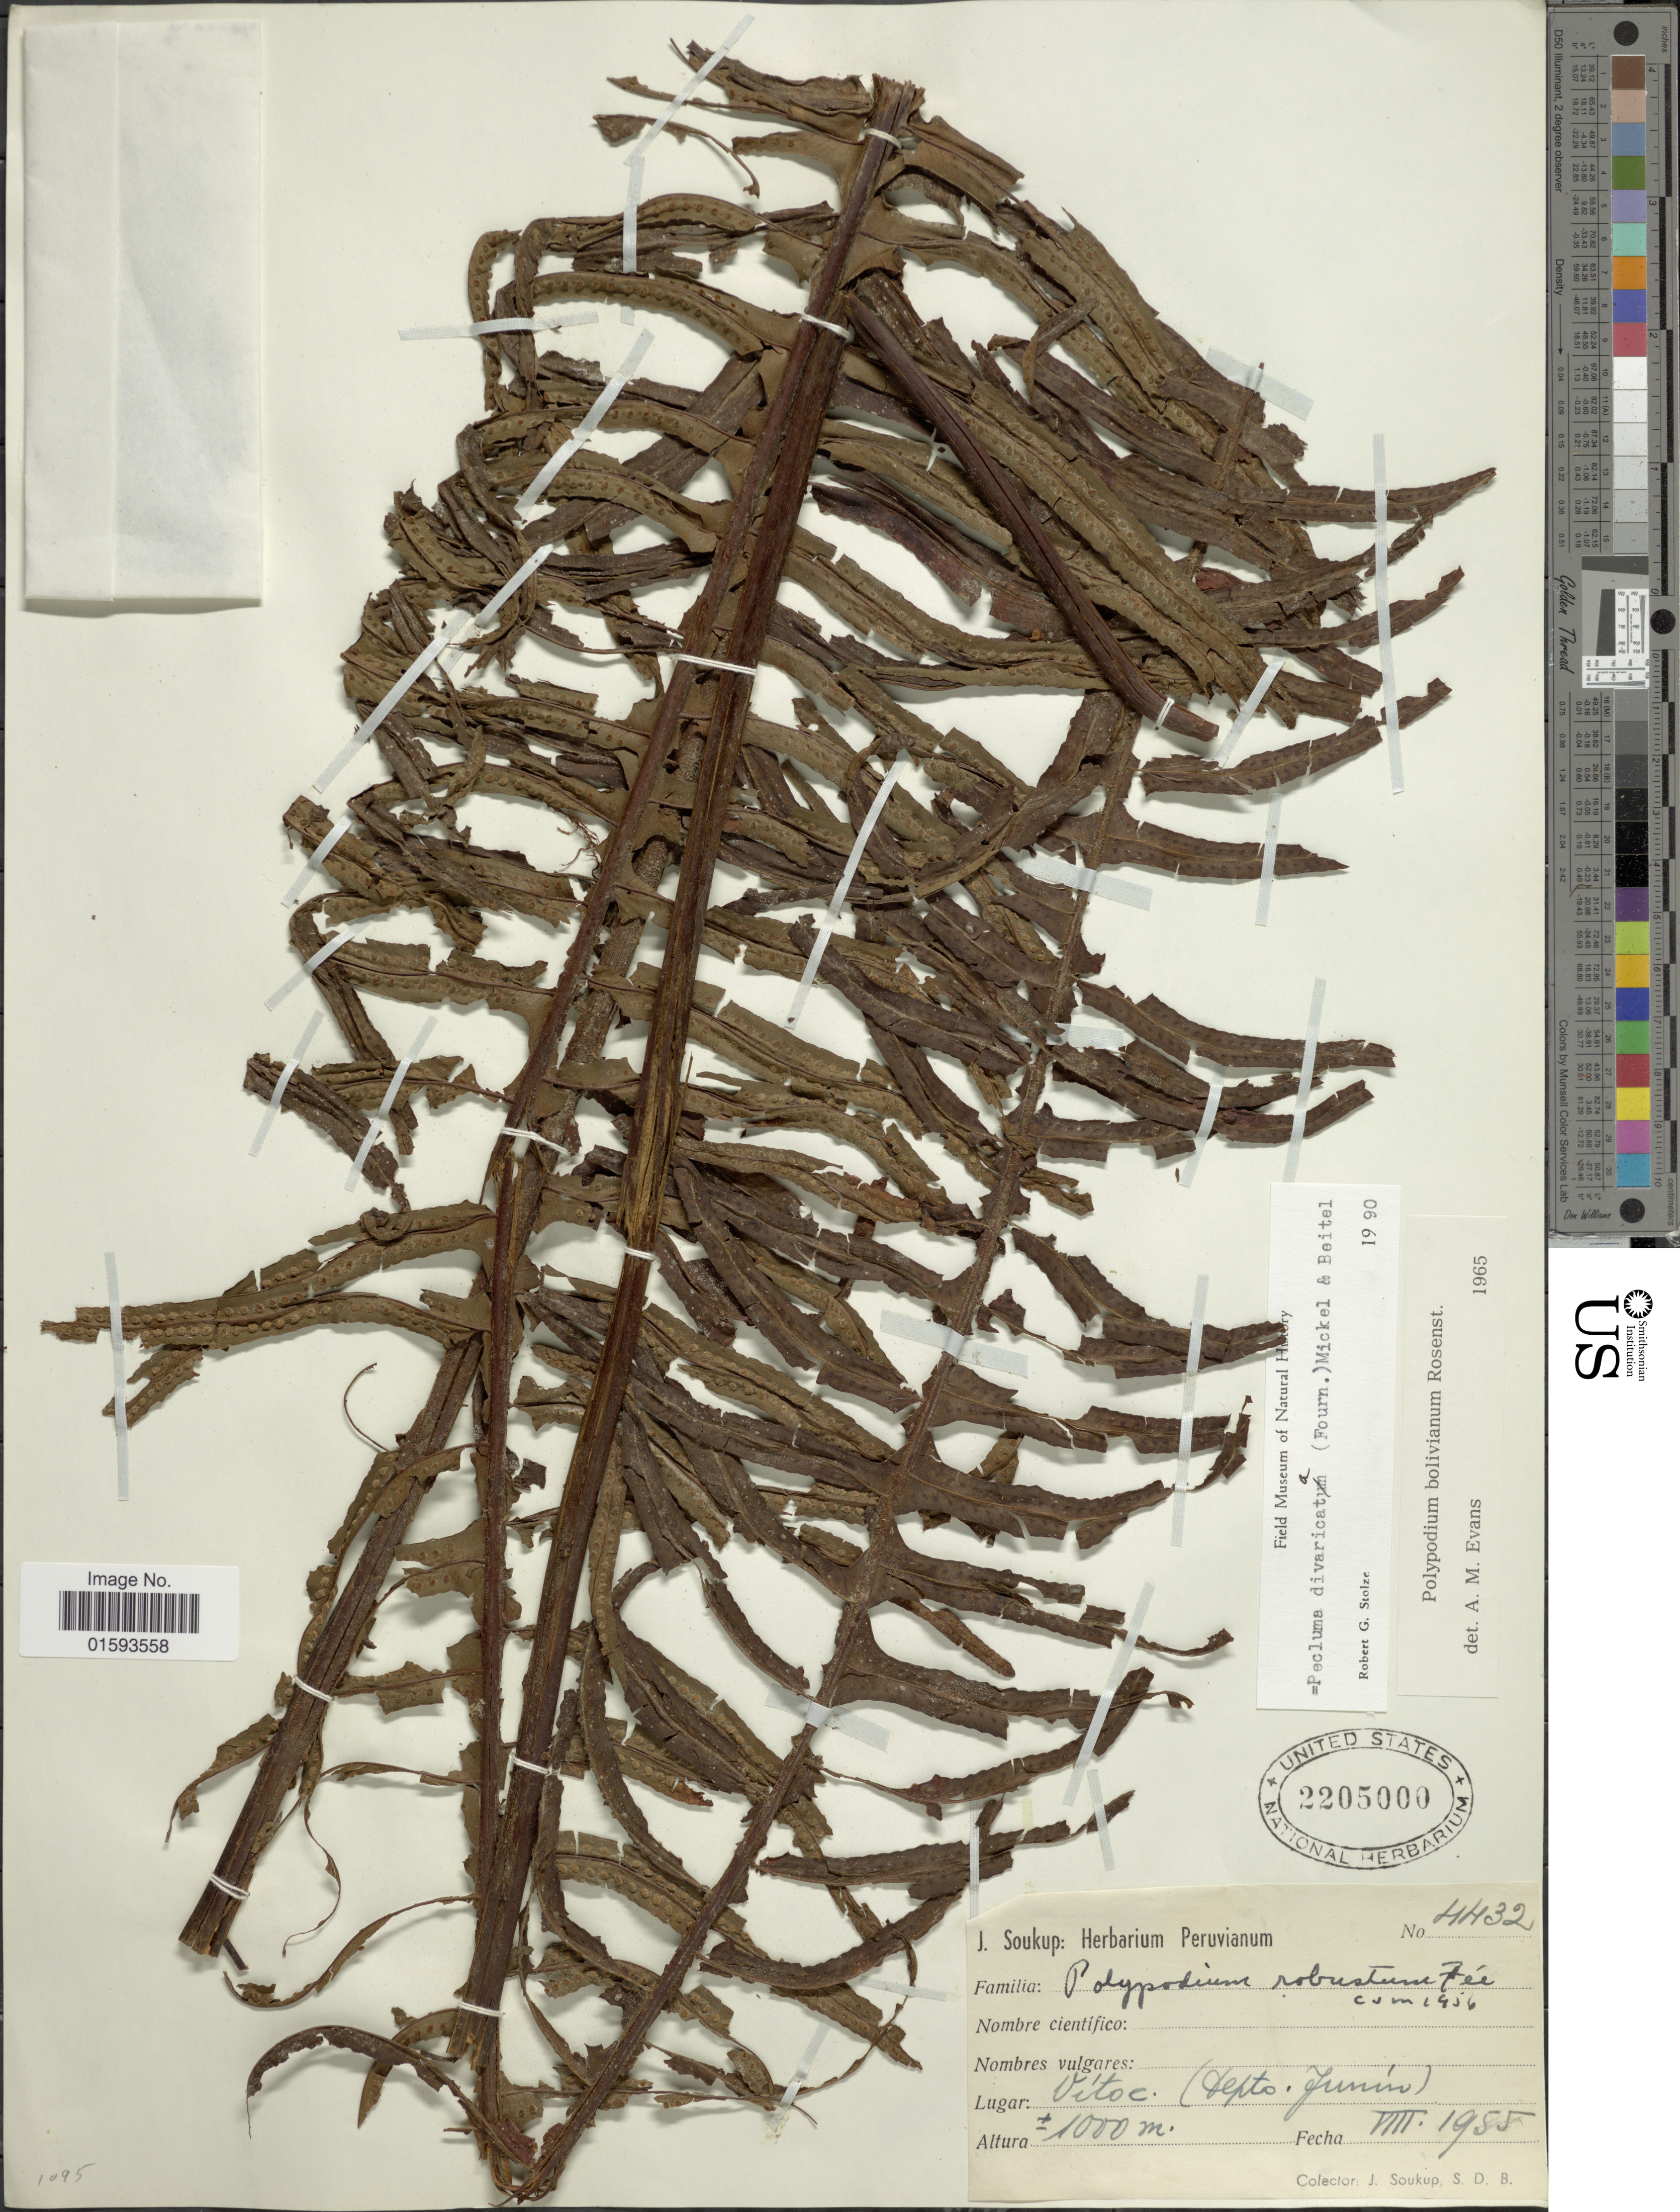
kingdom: Plantae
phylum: Tracheophyta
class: Polypodiopsida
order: Polypodiales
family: Polypodiaceae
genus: Pecluma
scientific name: Pecluma divaricata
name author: (E. Fourn.) Mickel & Beitel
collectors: J. Soukup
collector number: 4432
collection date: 1955-08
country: Peru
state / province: Junín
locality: Vitoc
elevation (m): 1000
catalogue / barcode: US 2205000